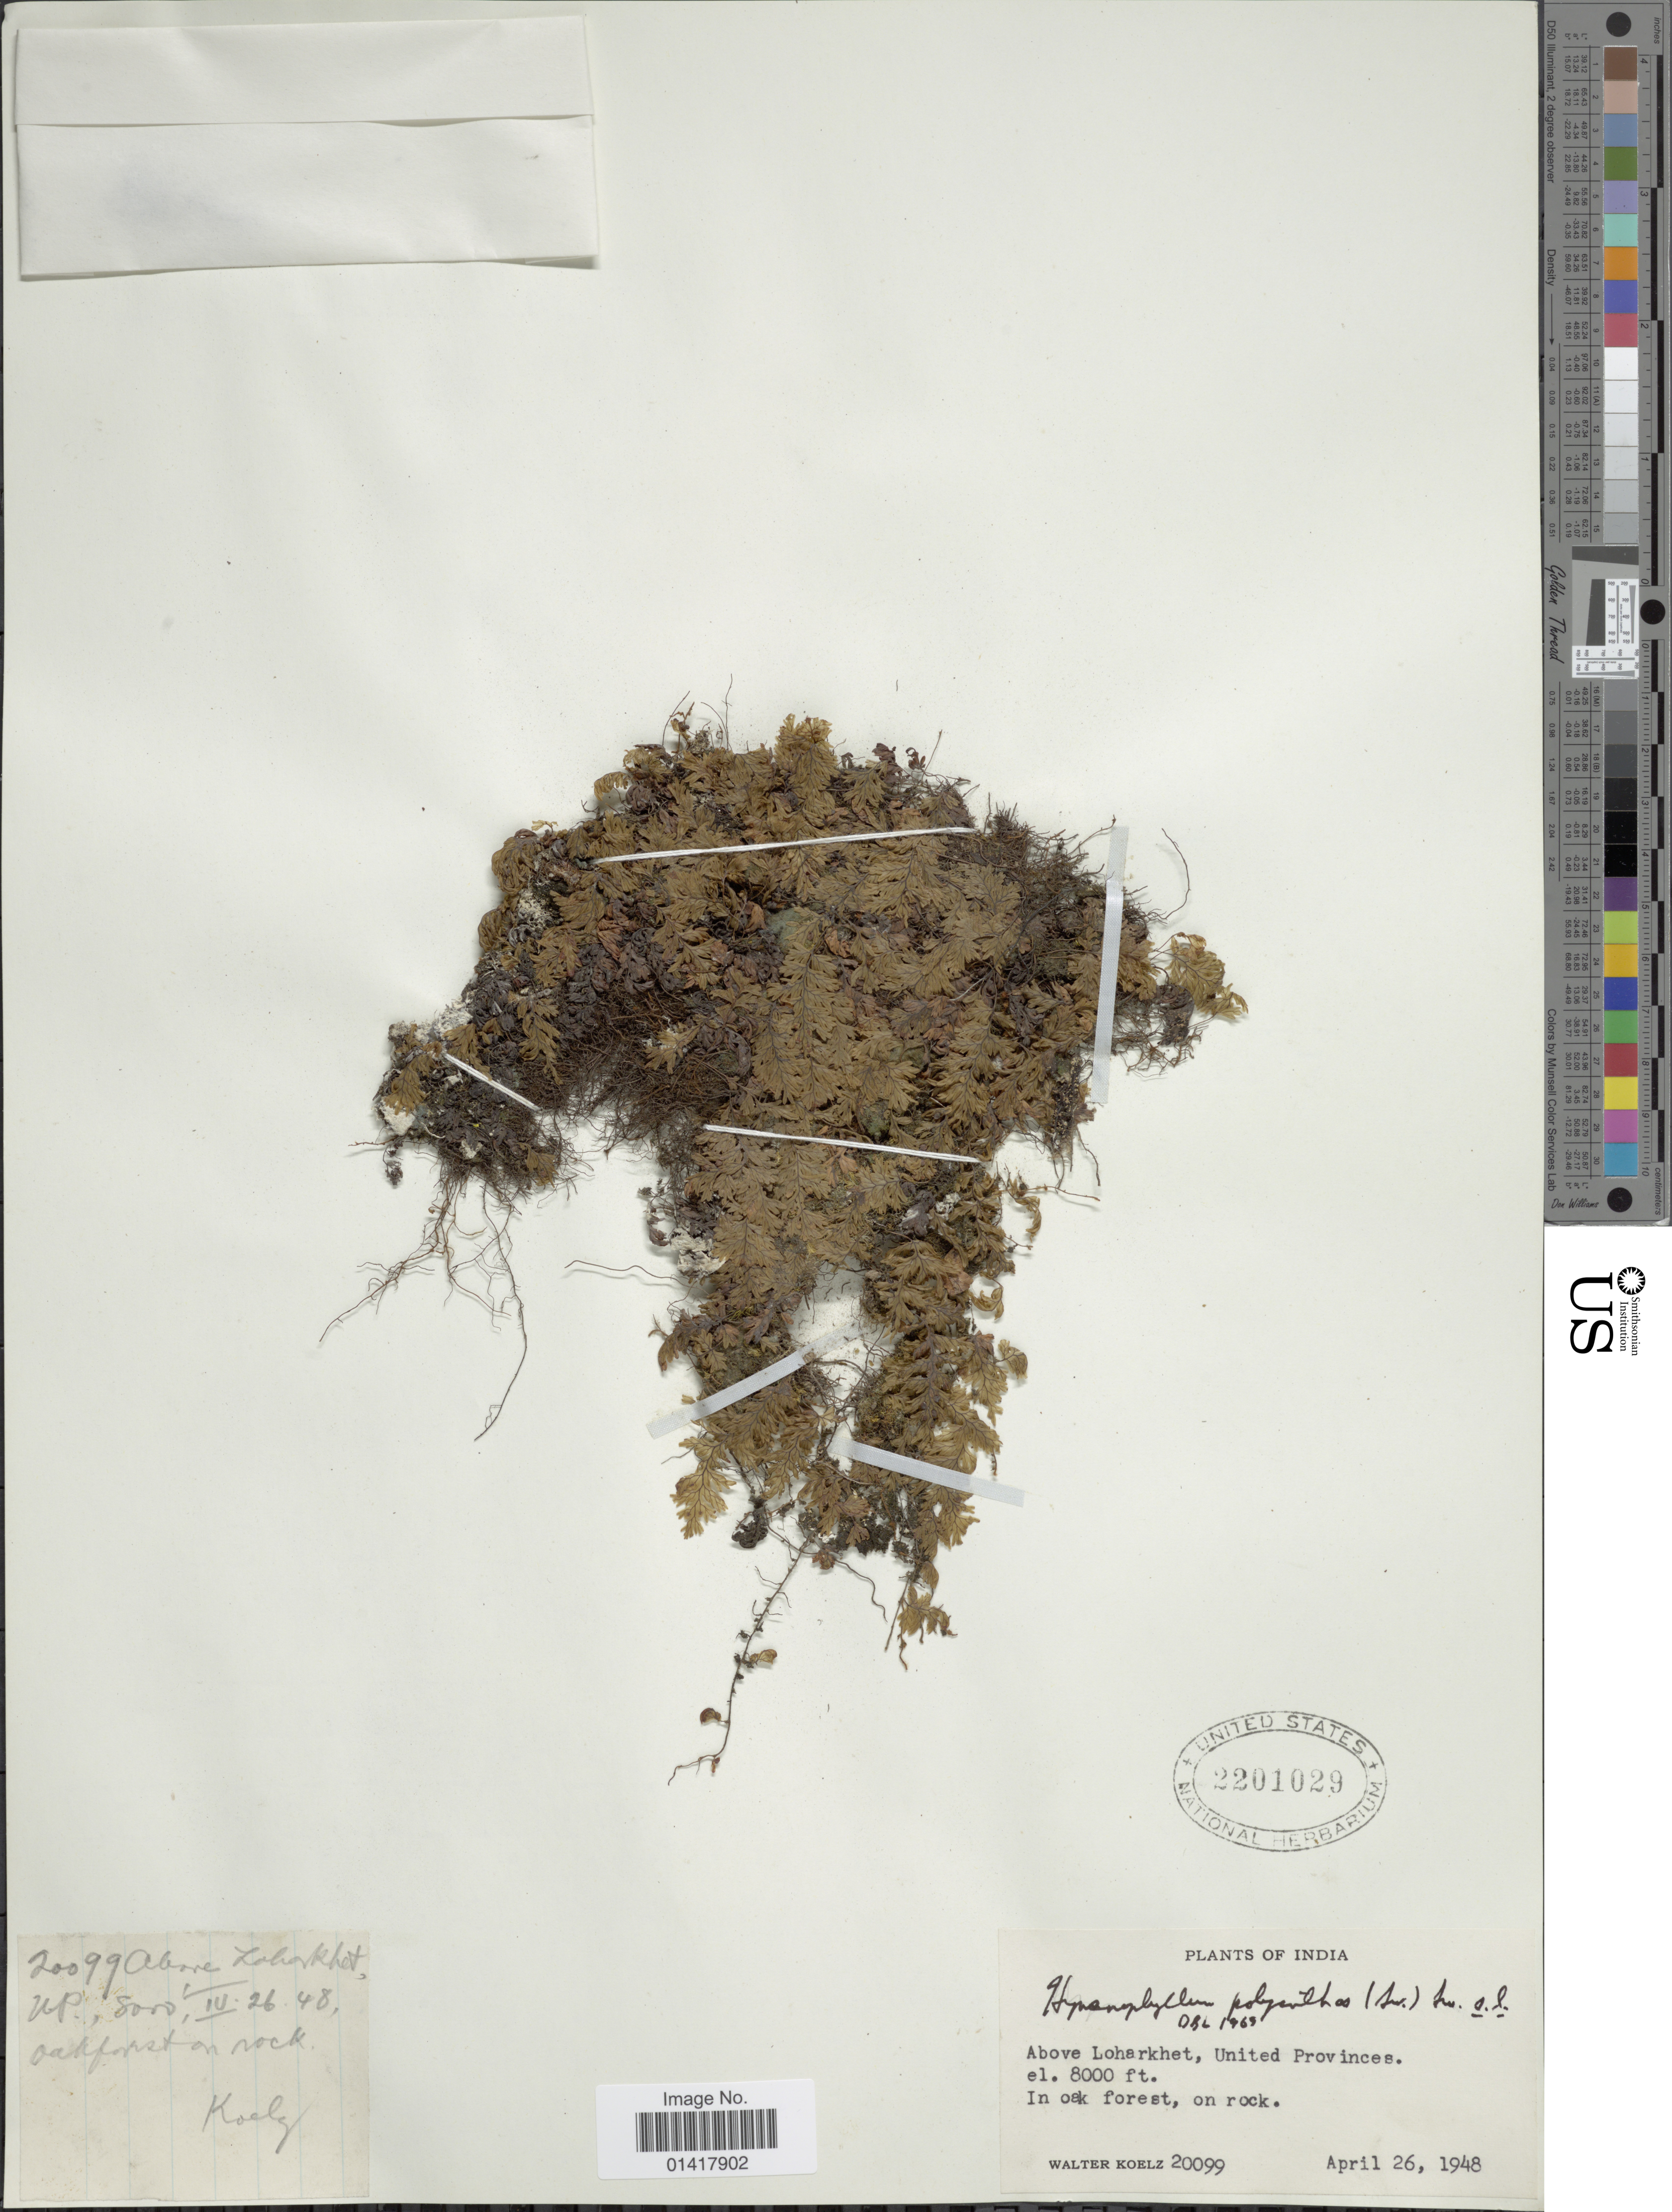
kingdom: Plantae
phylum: Tracheophyta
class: Polypodiopsida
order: Hymenophyllales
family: Hymenophyllaceae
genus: Hymenophyllum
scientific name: Hymenophyllum polyanthos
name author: (Sw.) Sw.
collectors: W. N. Koelz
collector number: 20099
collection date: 1948-04-26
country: India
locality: Above Loharknet, United Province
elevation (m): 2438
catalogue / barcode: US 2201029